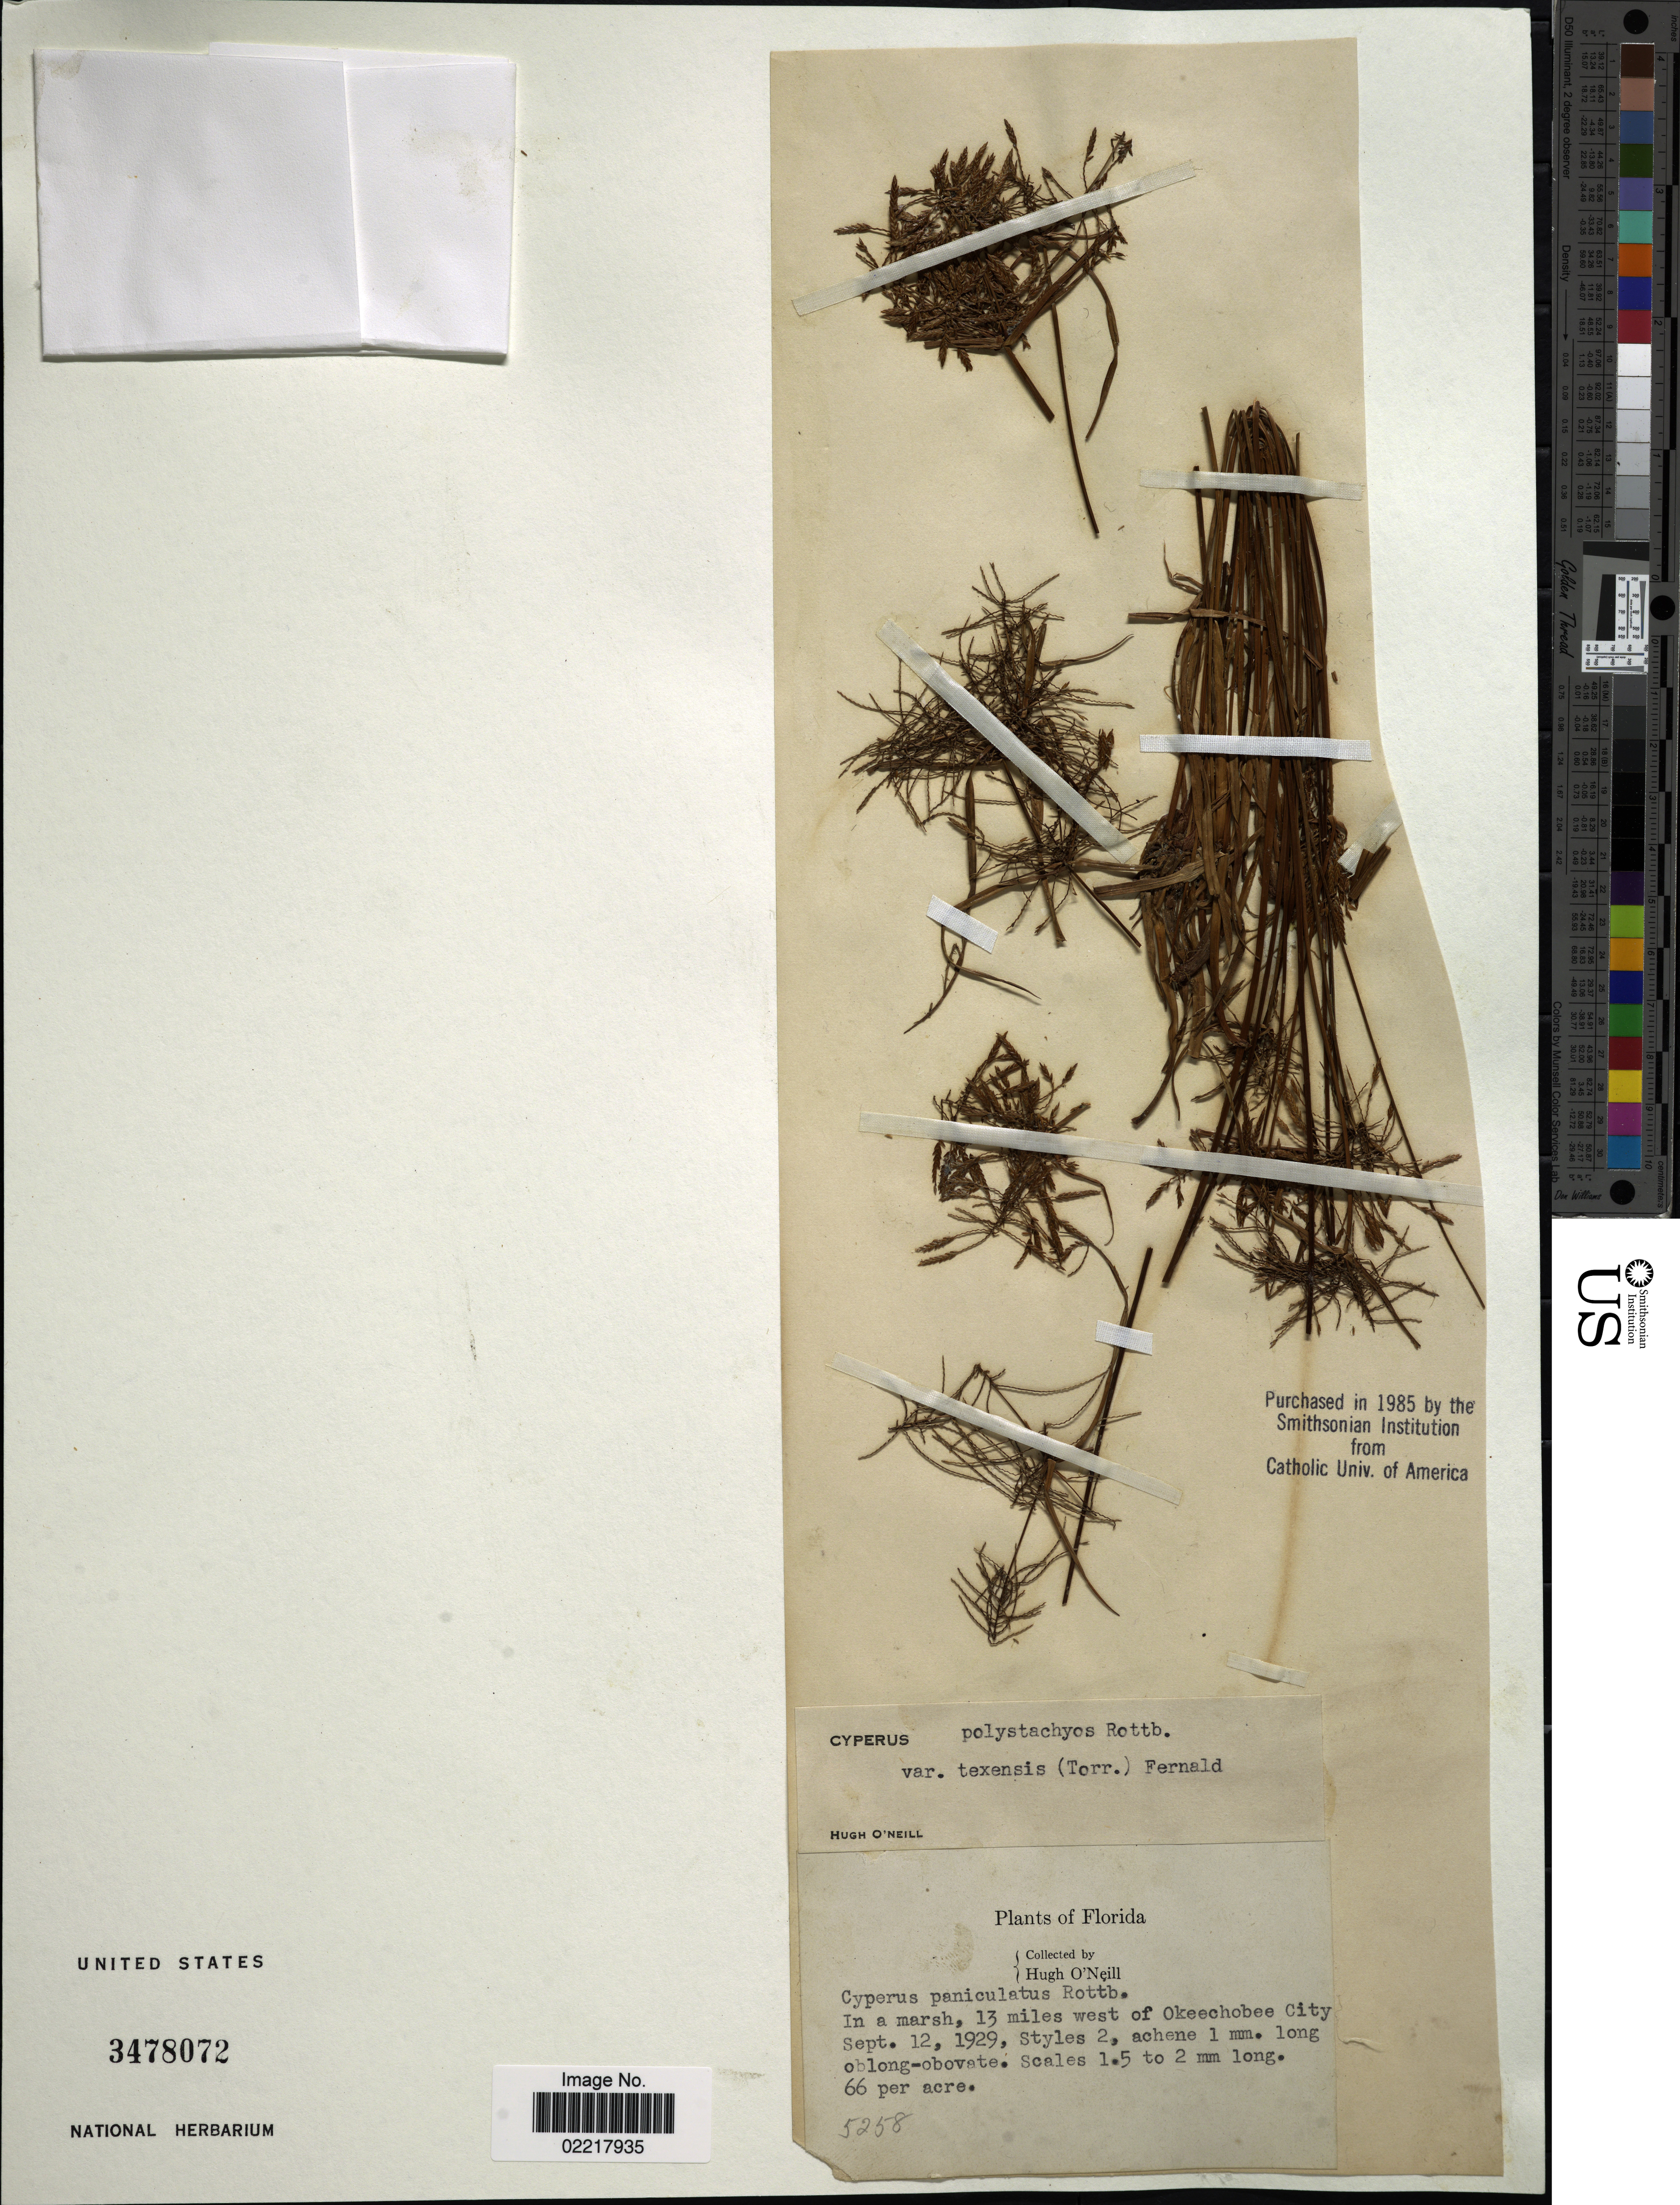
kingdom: Plantae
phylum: Tracheophyta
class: Liliopsida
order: Poales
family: Cyperaceae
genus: Cyperus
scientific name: Cyperus polystachyos var. texensis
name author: (Torr.) Fernald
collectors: H. O'Neill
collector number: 5258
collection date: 1929-09-12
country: United States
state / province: Florida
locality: In a marsh, 13 miles west of Okeechobee City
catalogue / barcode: US 3478072